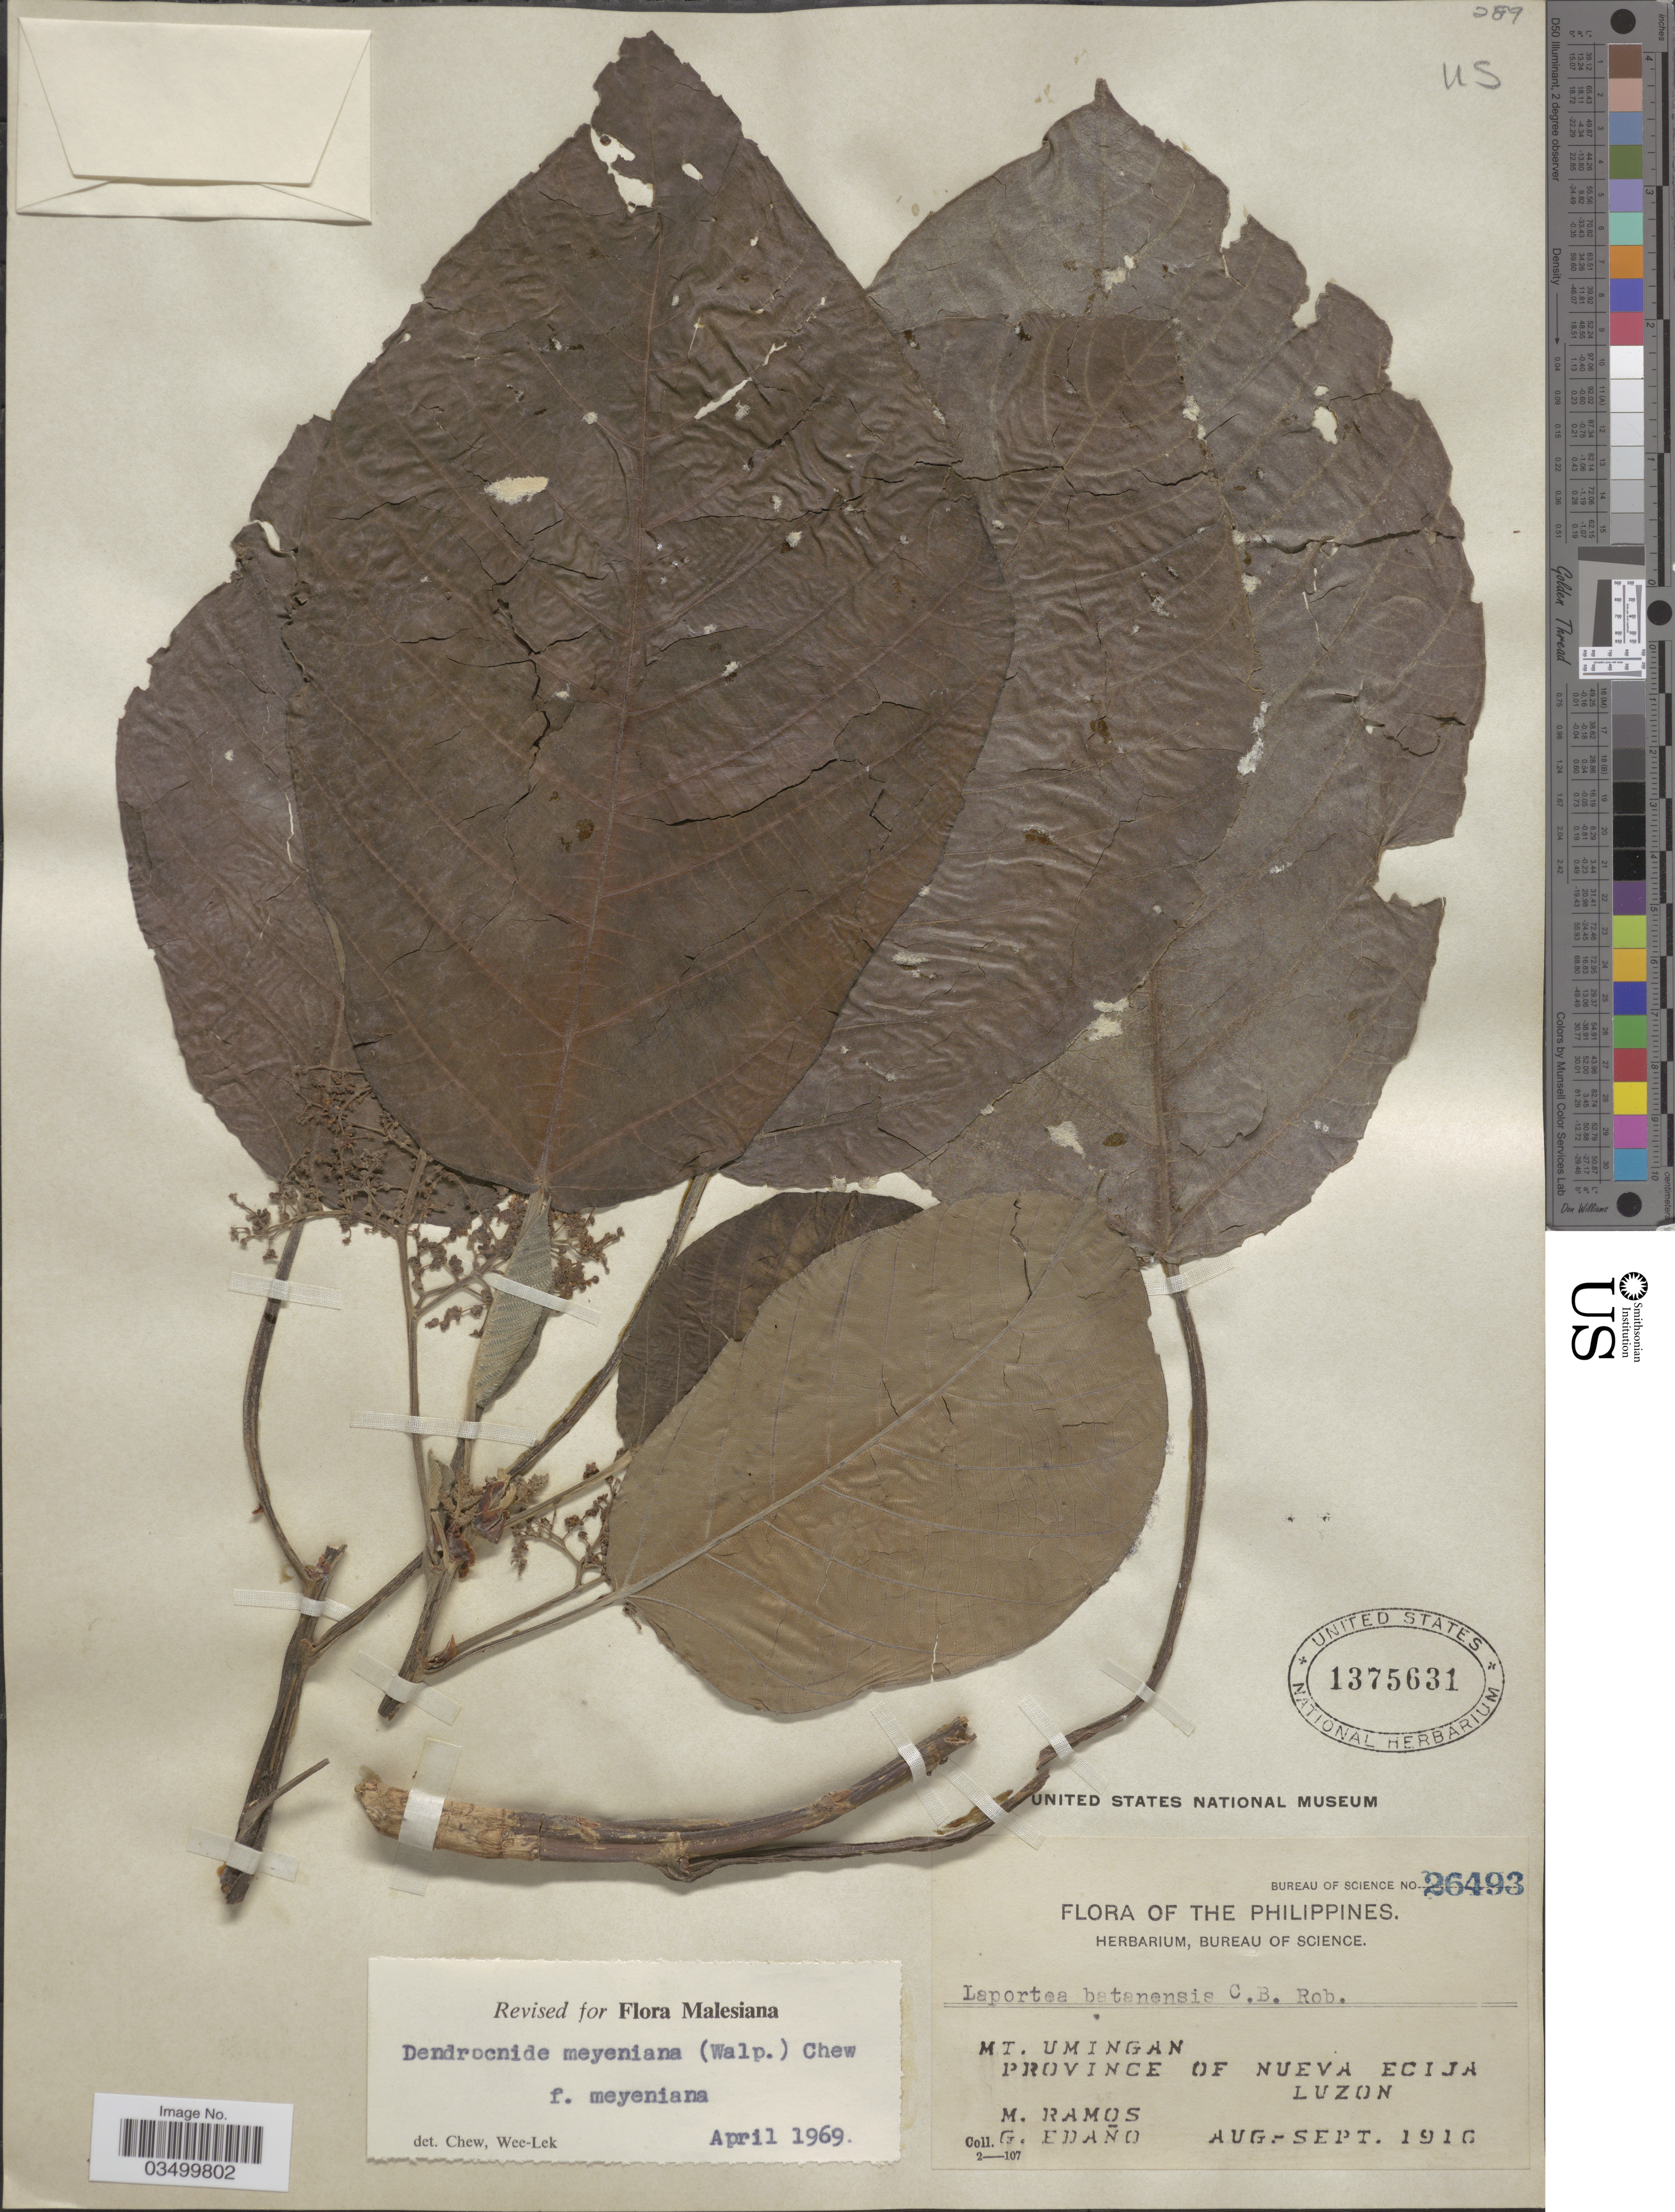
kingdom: Plantae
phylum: Tracheophyta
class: Magnoliopsida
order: Rosales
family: Urticaceae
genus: Dendrocnide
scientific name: Dendrocnide meyeniana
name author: (Walp.) Chew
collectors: M. Ramos & G. Edaño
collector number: Bureau of Science 26493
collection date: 1916-08/1916-09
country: Philippines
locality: The Philippines. Mt. Umingan. Province of Nueva Ecija. Luzon.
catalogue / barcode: US 1375631